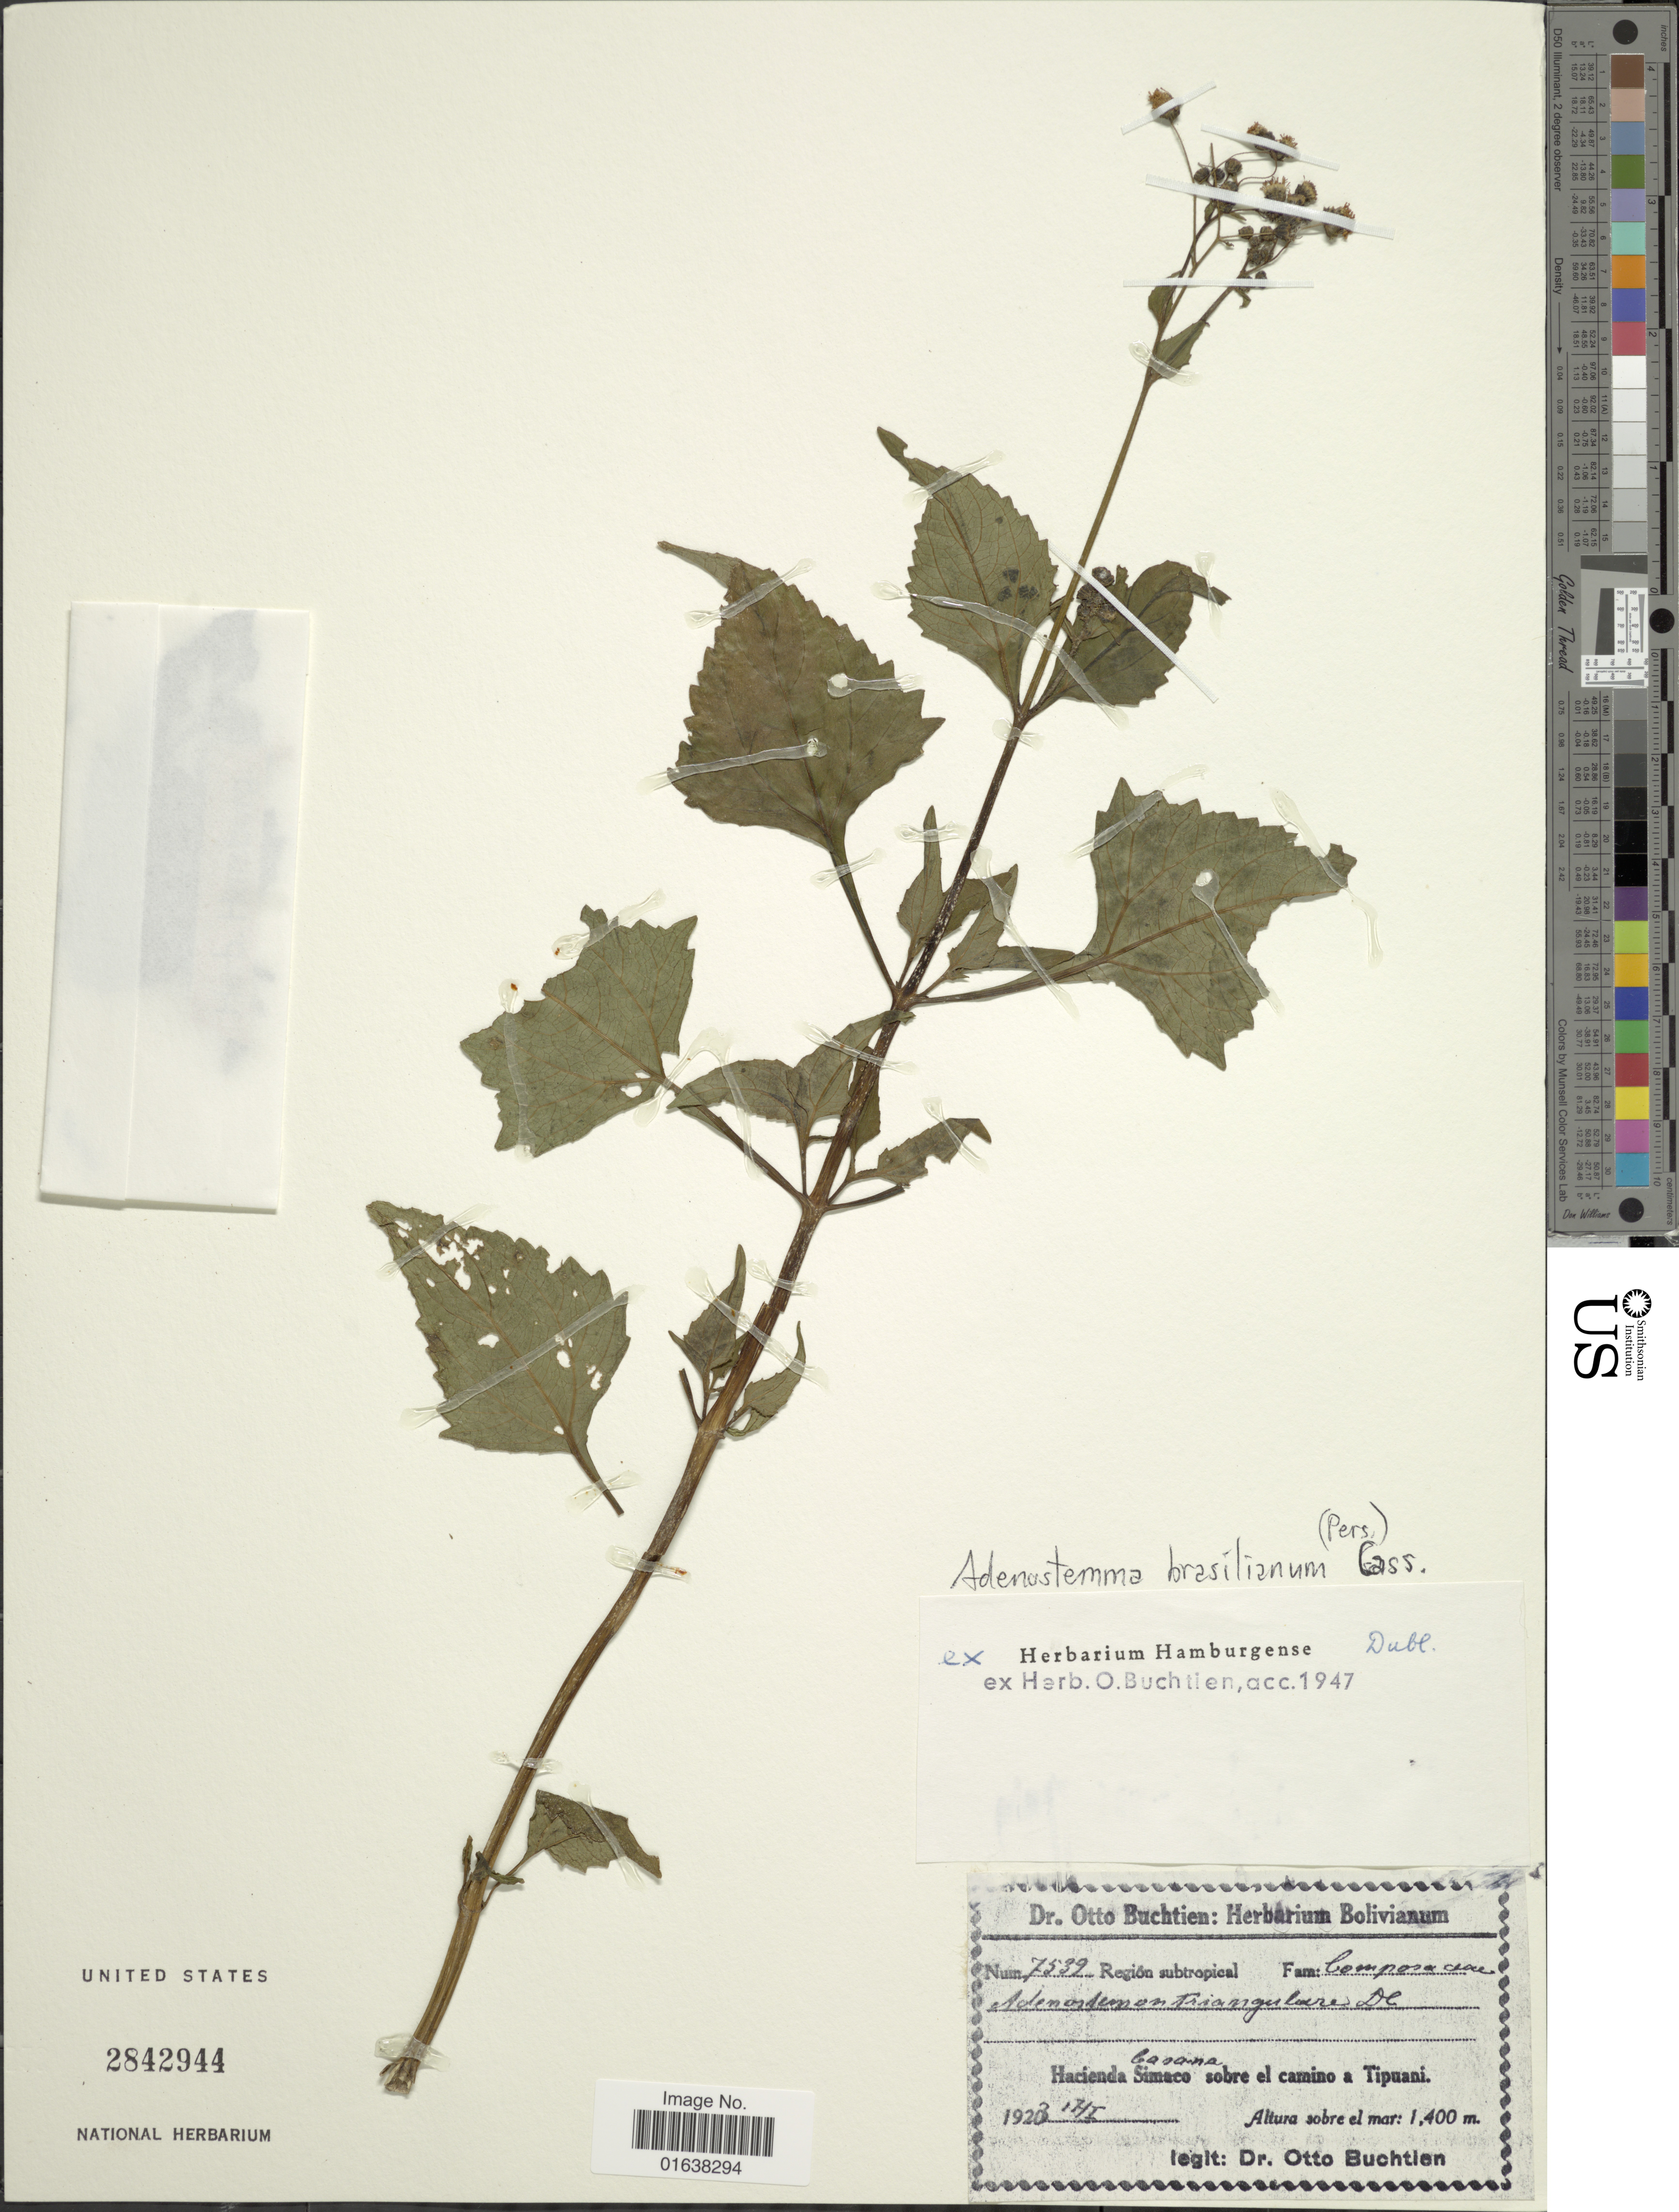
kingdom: Plantae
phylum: Tracheophyta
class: Magnoliopsida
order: Asterales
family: Asteraceae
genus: Adenostemma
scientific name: Adenostemma involucratum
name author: R.M. King & H. Rob.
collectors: O. Buchtien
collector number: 7539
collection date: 1923-01-17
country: Bolivia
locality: Bolivianum. Region subtropical. Hacienda Casana sobre el camino a Tipuani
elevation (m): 1400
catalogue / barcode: US 2842944